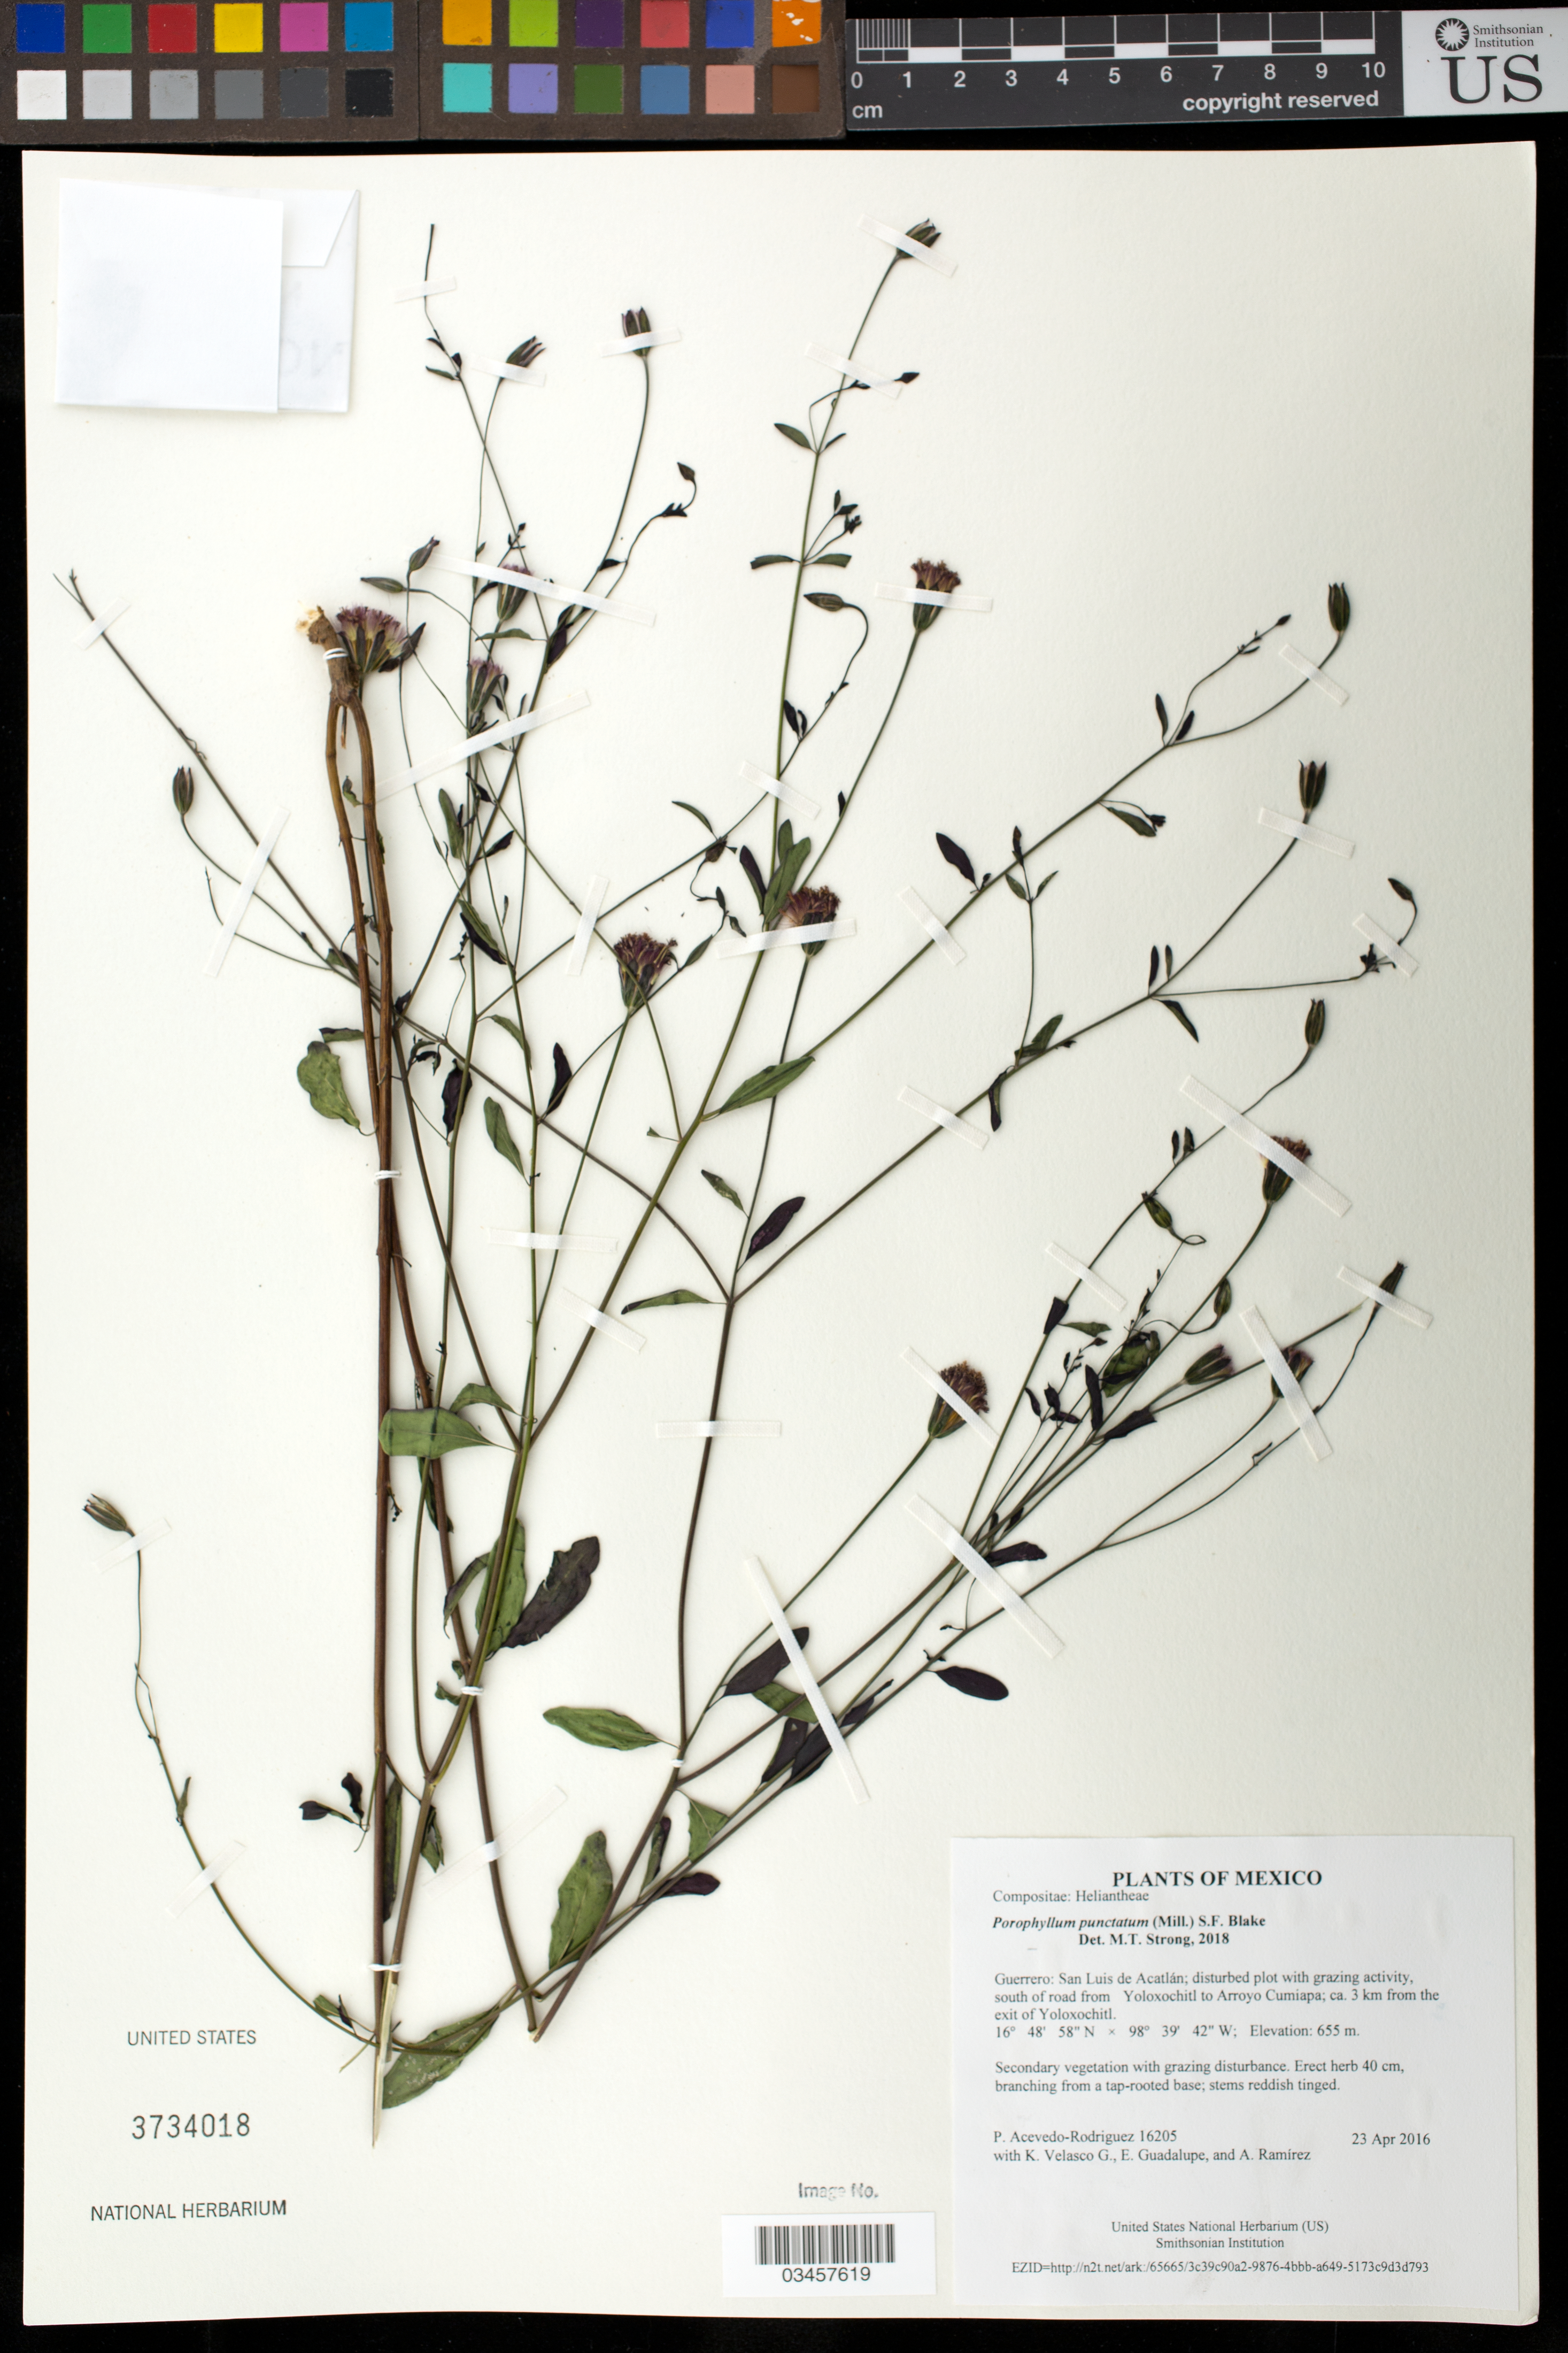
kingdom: Plantae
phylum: Tracheophyta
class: Magnoliopsida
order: Asterales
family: Asteraceae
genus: Porophyllum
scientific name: Porophyllum punctatum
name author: (Mill.) S.F. Blake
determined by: Strong, Mark T., (BOT), Smithsonian Institution - National Museum of Natural History (UNITED STATES)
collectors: P. Acevedo-Rodr., K. Velasco G., E. Guadalupe & A. Ramírez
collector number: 16205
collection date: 2016-04-23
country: Mexico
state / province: Guerrero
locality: San Luis de Acatlán; disturbed plot with grazing activity, south of road from Yoloxochitl to Arroyo Cumiapa; ca. 3 km from the exit of Yoloxochitl.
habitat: Secondary vegetation with grazing disturbance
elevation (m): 655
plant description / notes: US, NY, MO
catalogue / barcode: US 3734018